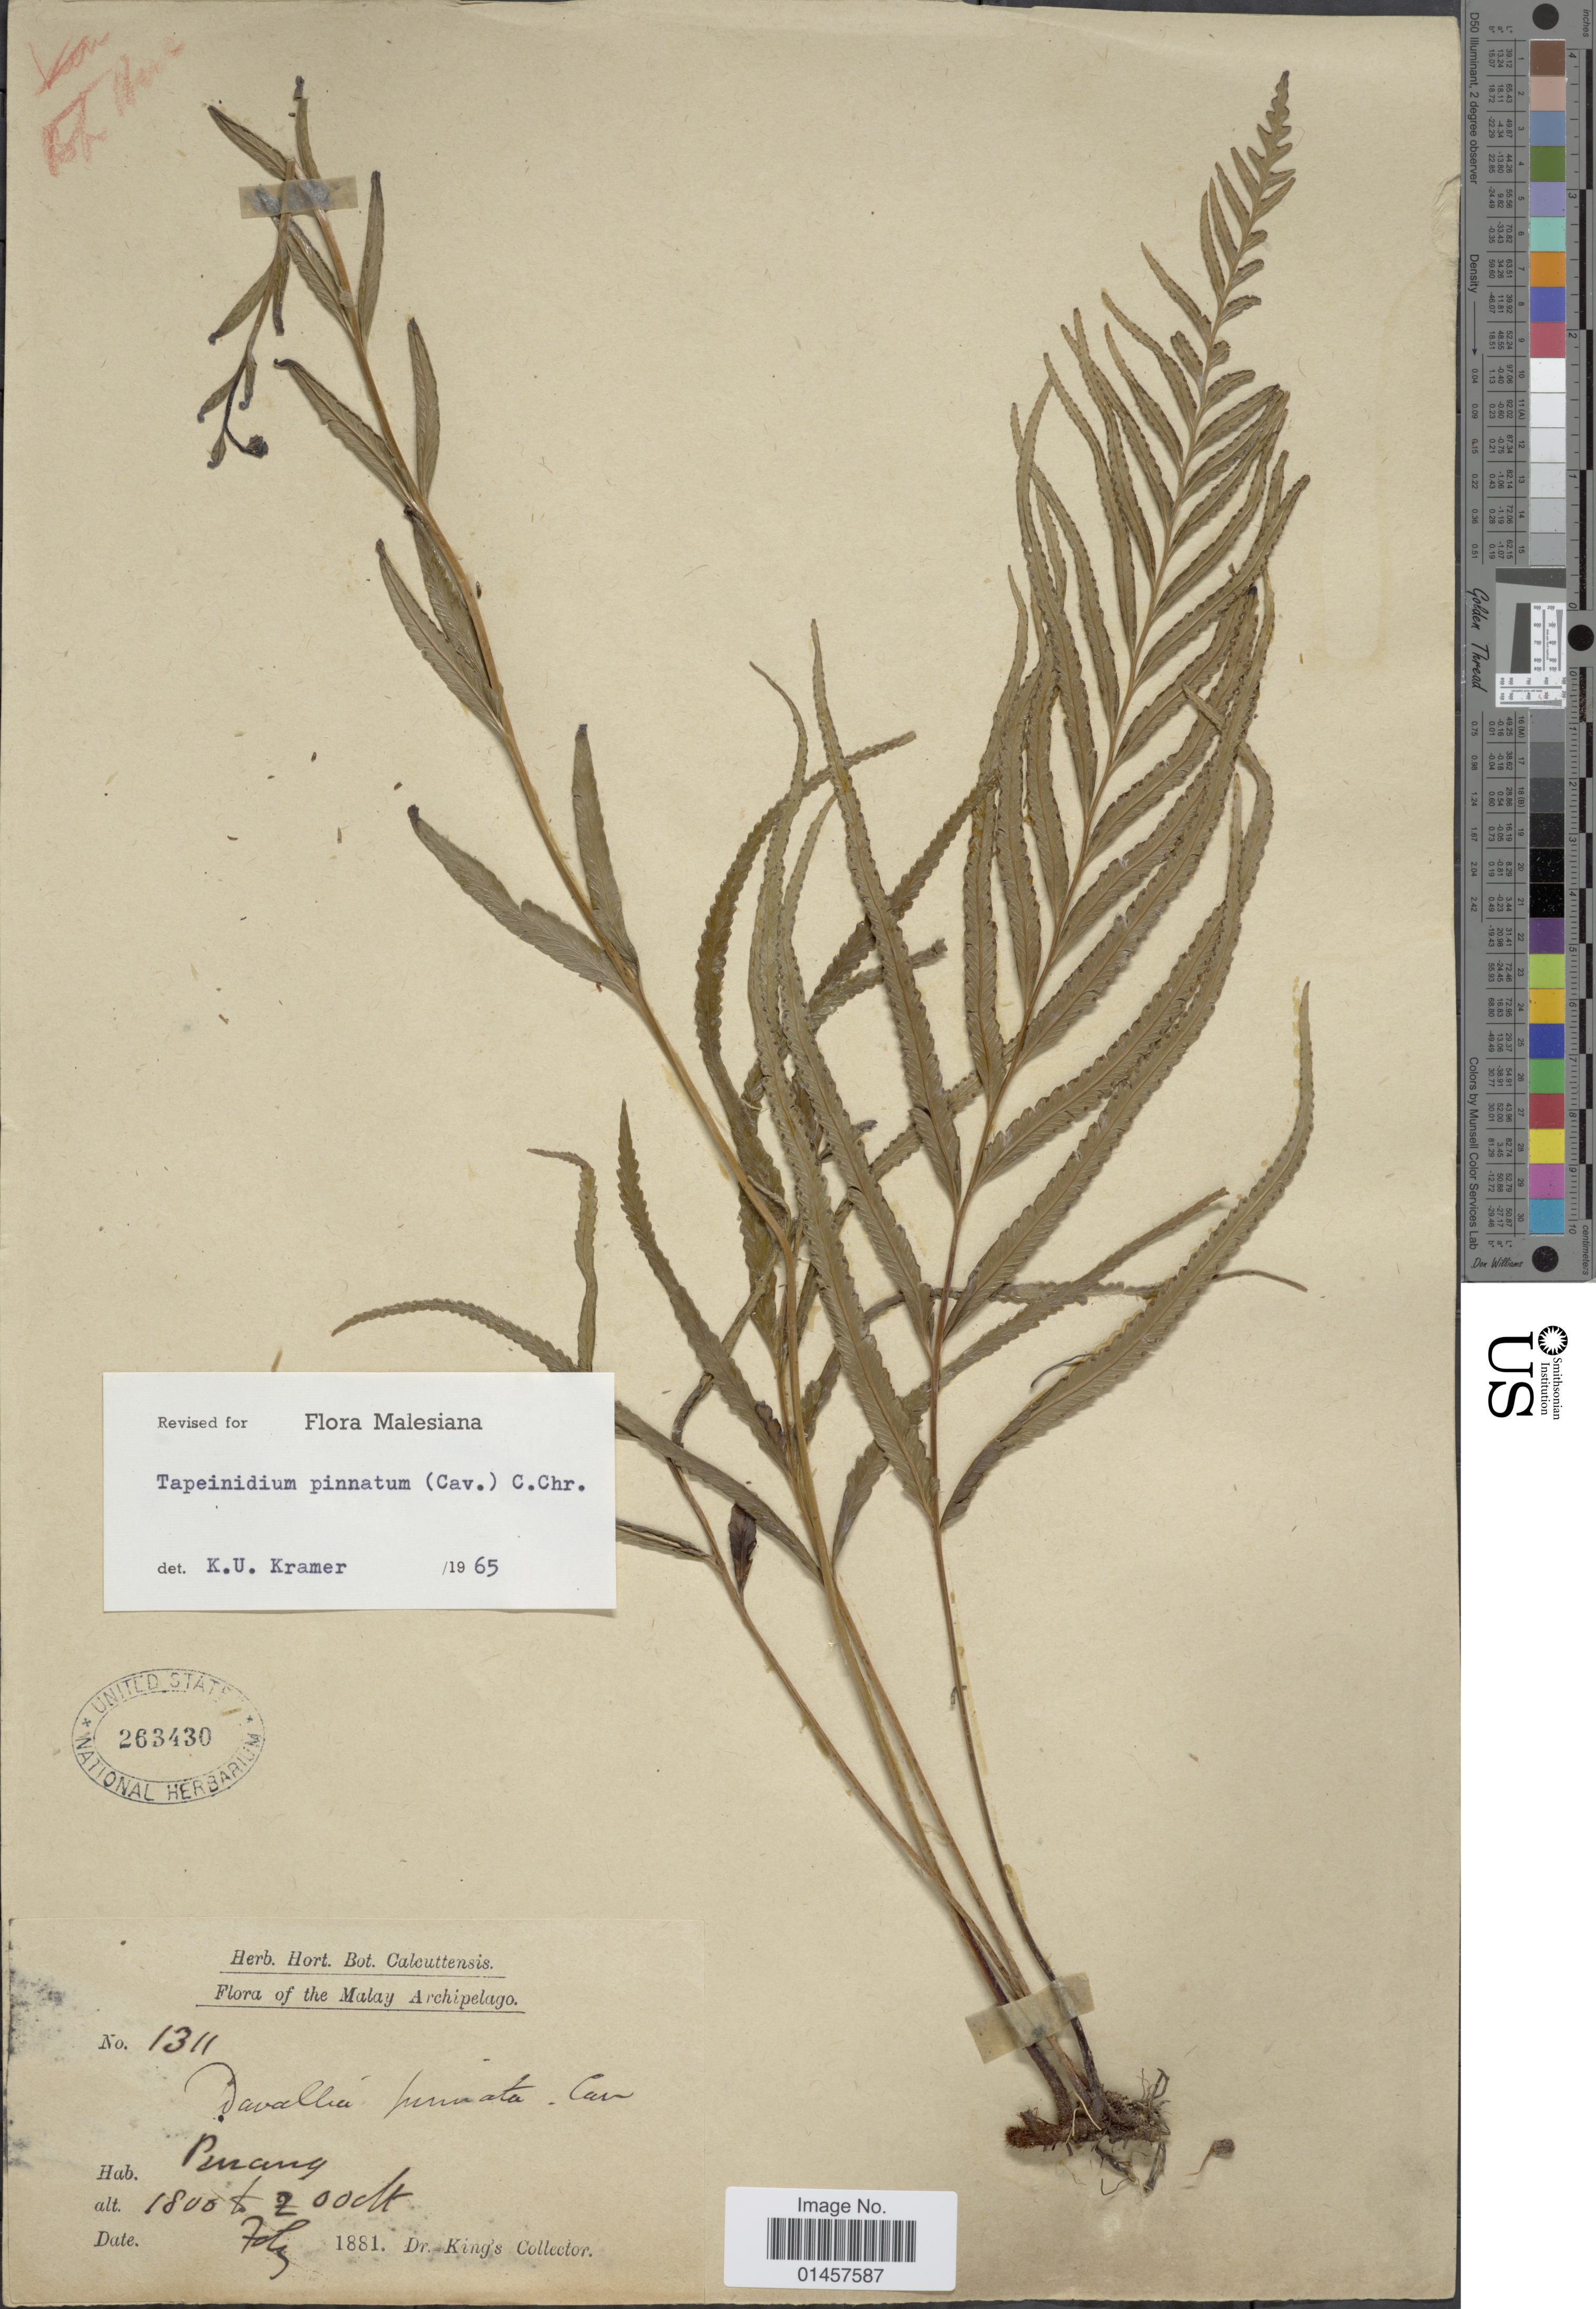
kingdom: Plantae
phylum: Tracheophyta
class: Polypodiopsida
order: Polypodiales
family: Lindsaeaceae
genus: Tapeinidium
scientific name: Tapeinidium pinnatum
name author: (Cav.) C. Chr.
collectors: Dr. King's collector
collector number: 1311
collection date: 1881-12-07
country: Malaysia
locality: Malay Archipelago, Penang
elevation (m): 549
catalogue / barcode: US 263430